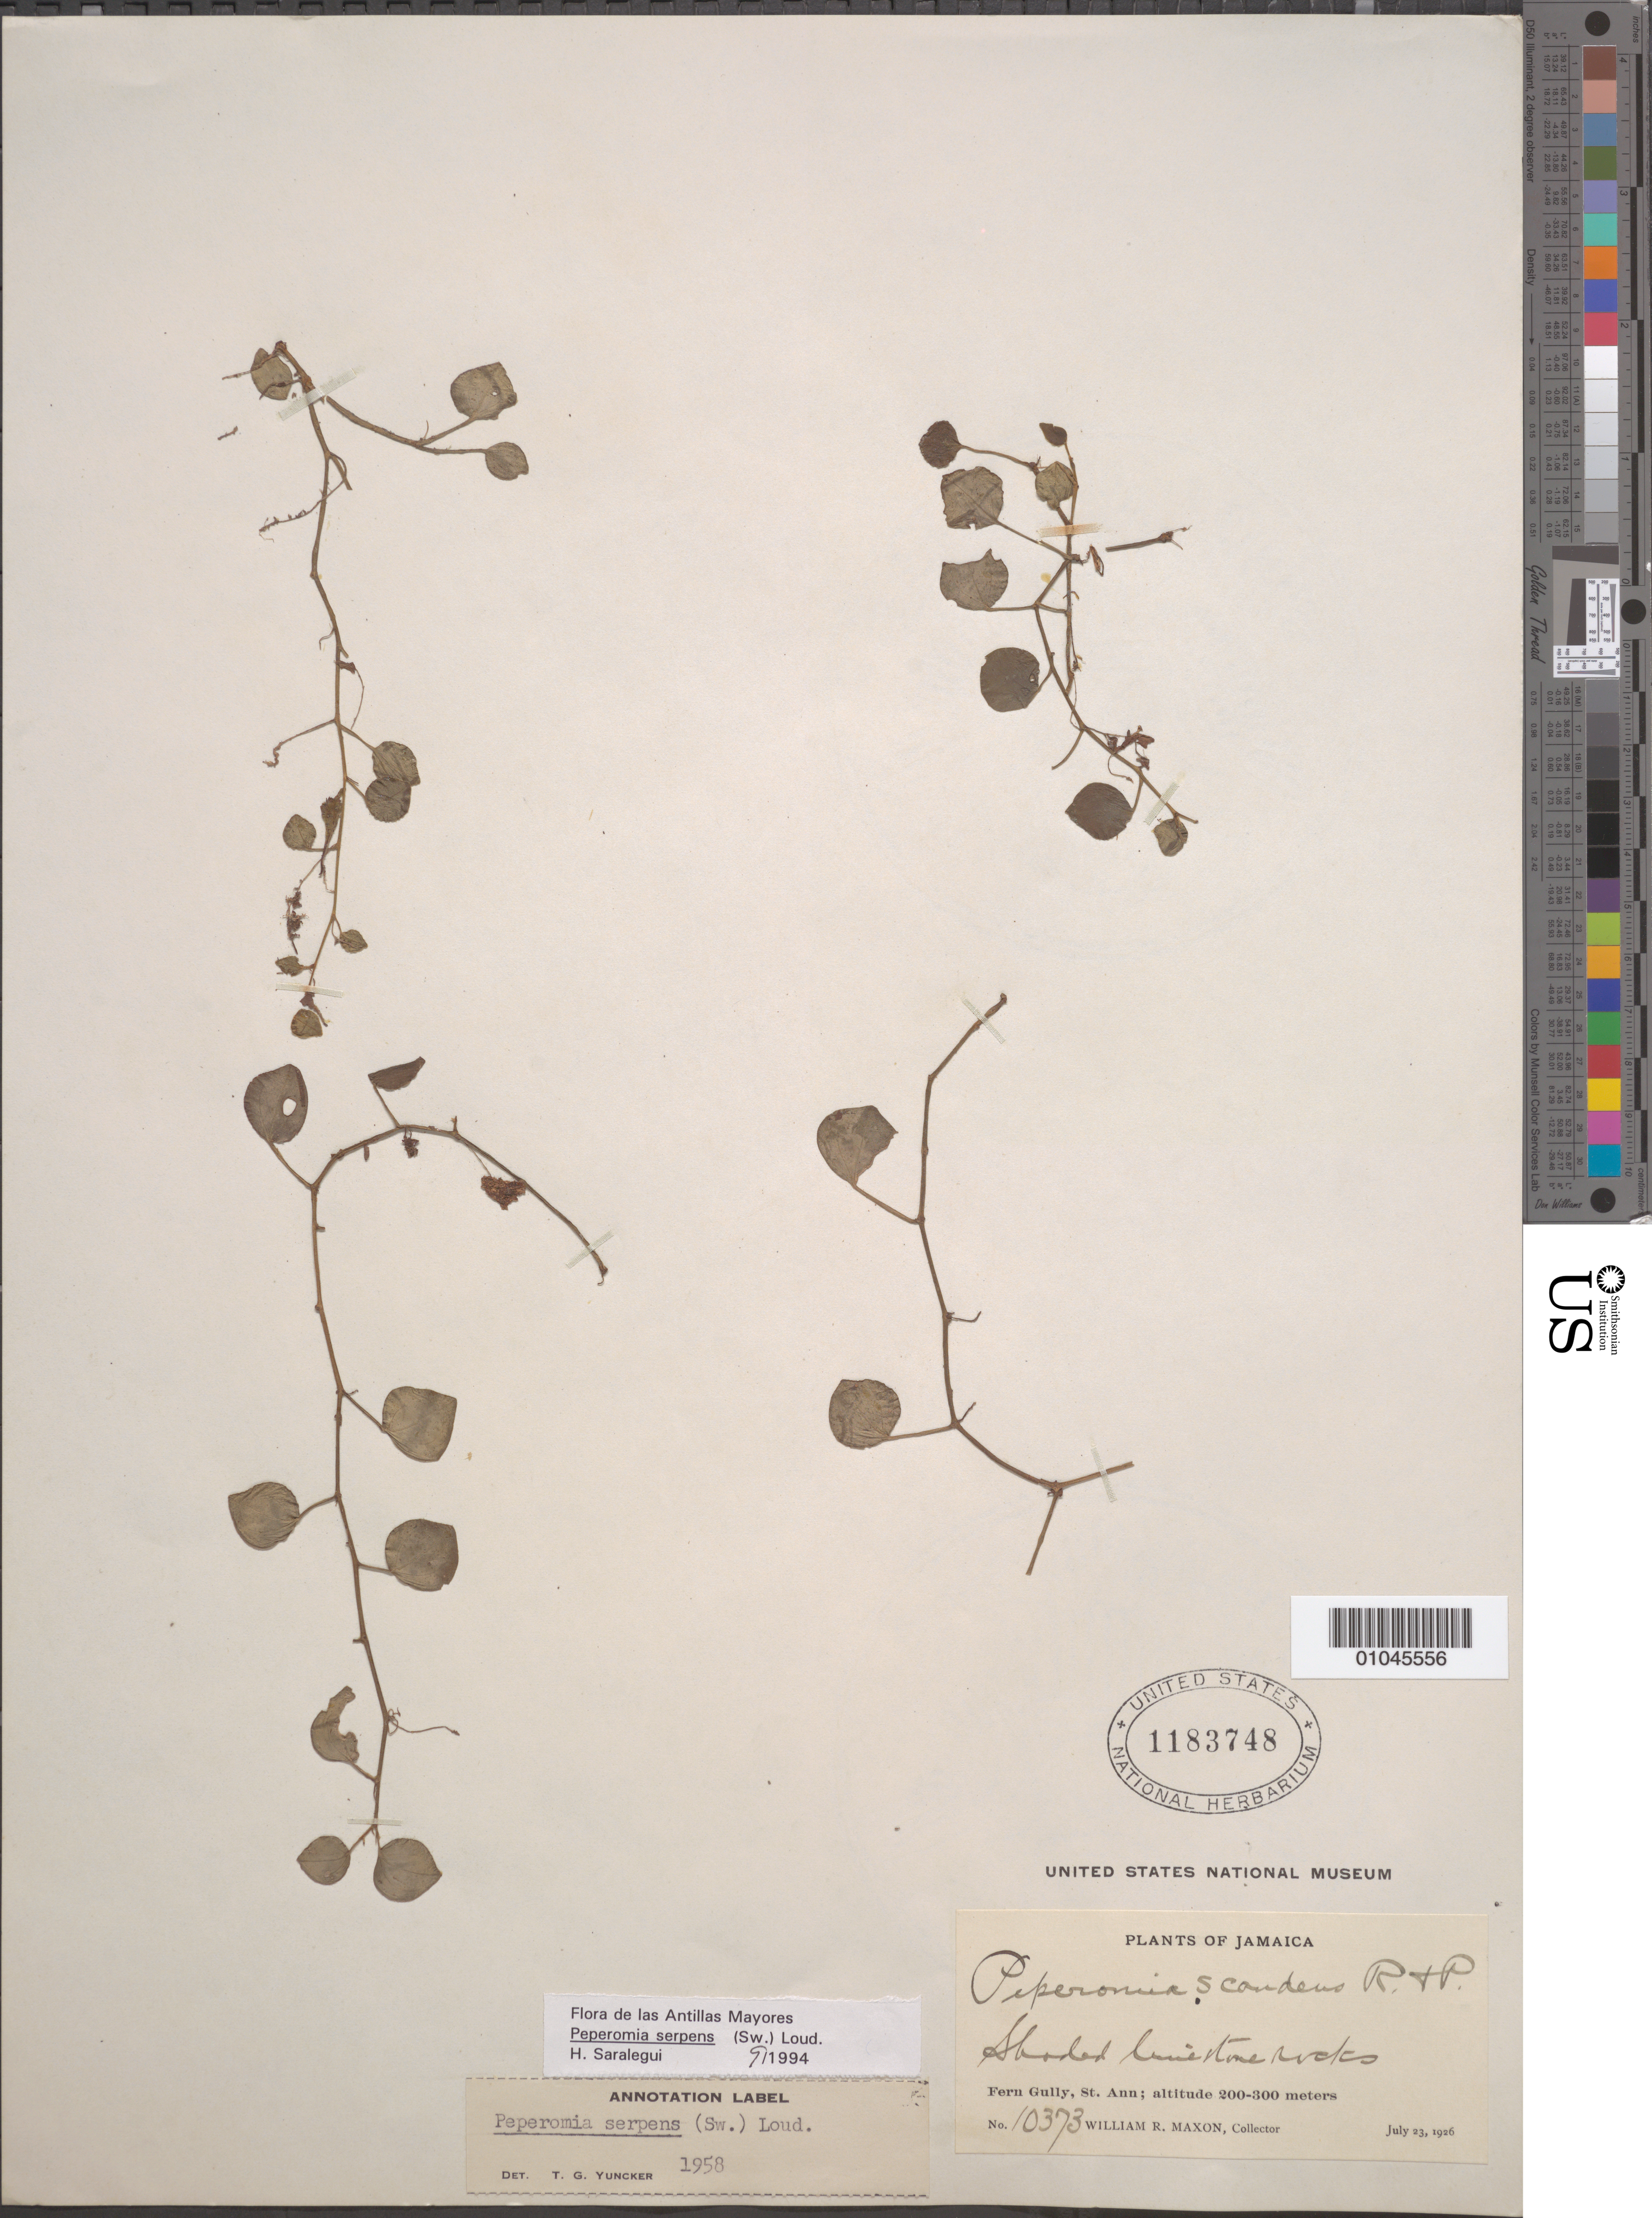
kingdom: Plantae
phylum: Tracheophyta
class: Magnoliopsida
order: Piperales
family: Piperaceae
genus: Peperomia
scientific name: Peperomia serpens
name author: (Sw.) Loudon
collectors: W. R. Maxon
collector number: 10373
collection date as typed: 23 Jul 1926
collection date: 1926-07-23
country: Jamaica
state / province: Saint Ann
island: Jamaica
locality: Fern Gully, St. Ann. Shaded limestone rocks.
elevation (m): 200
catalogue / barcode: US 1183748